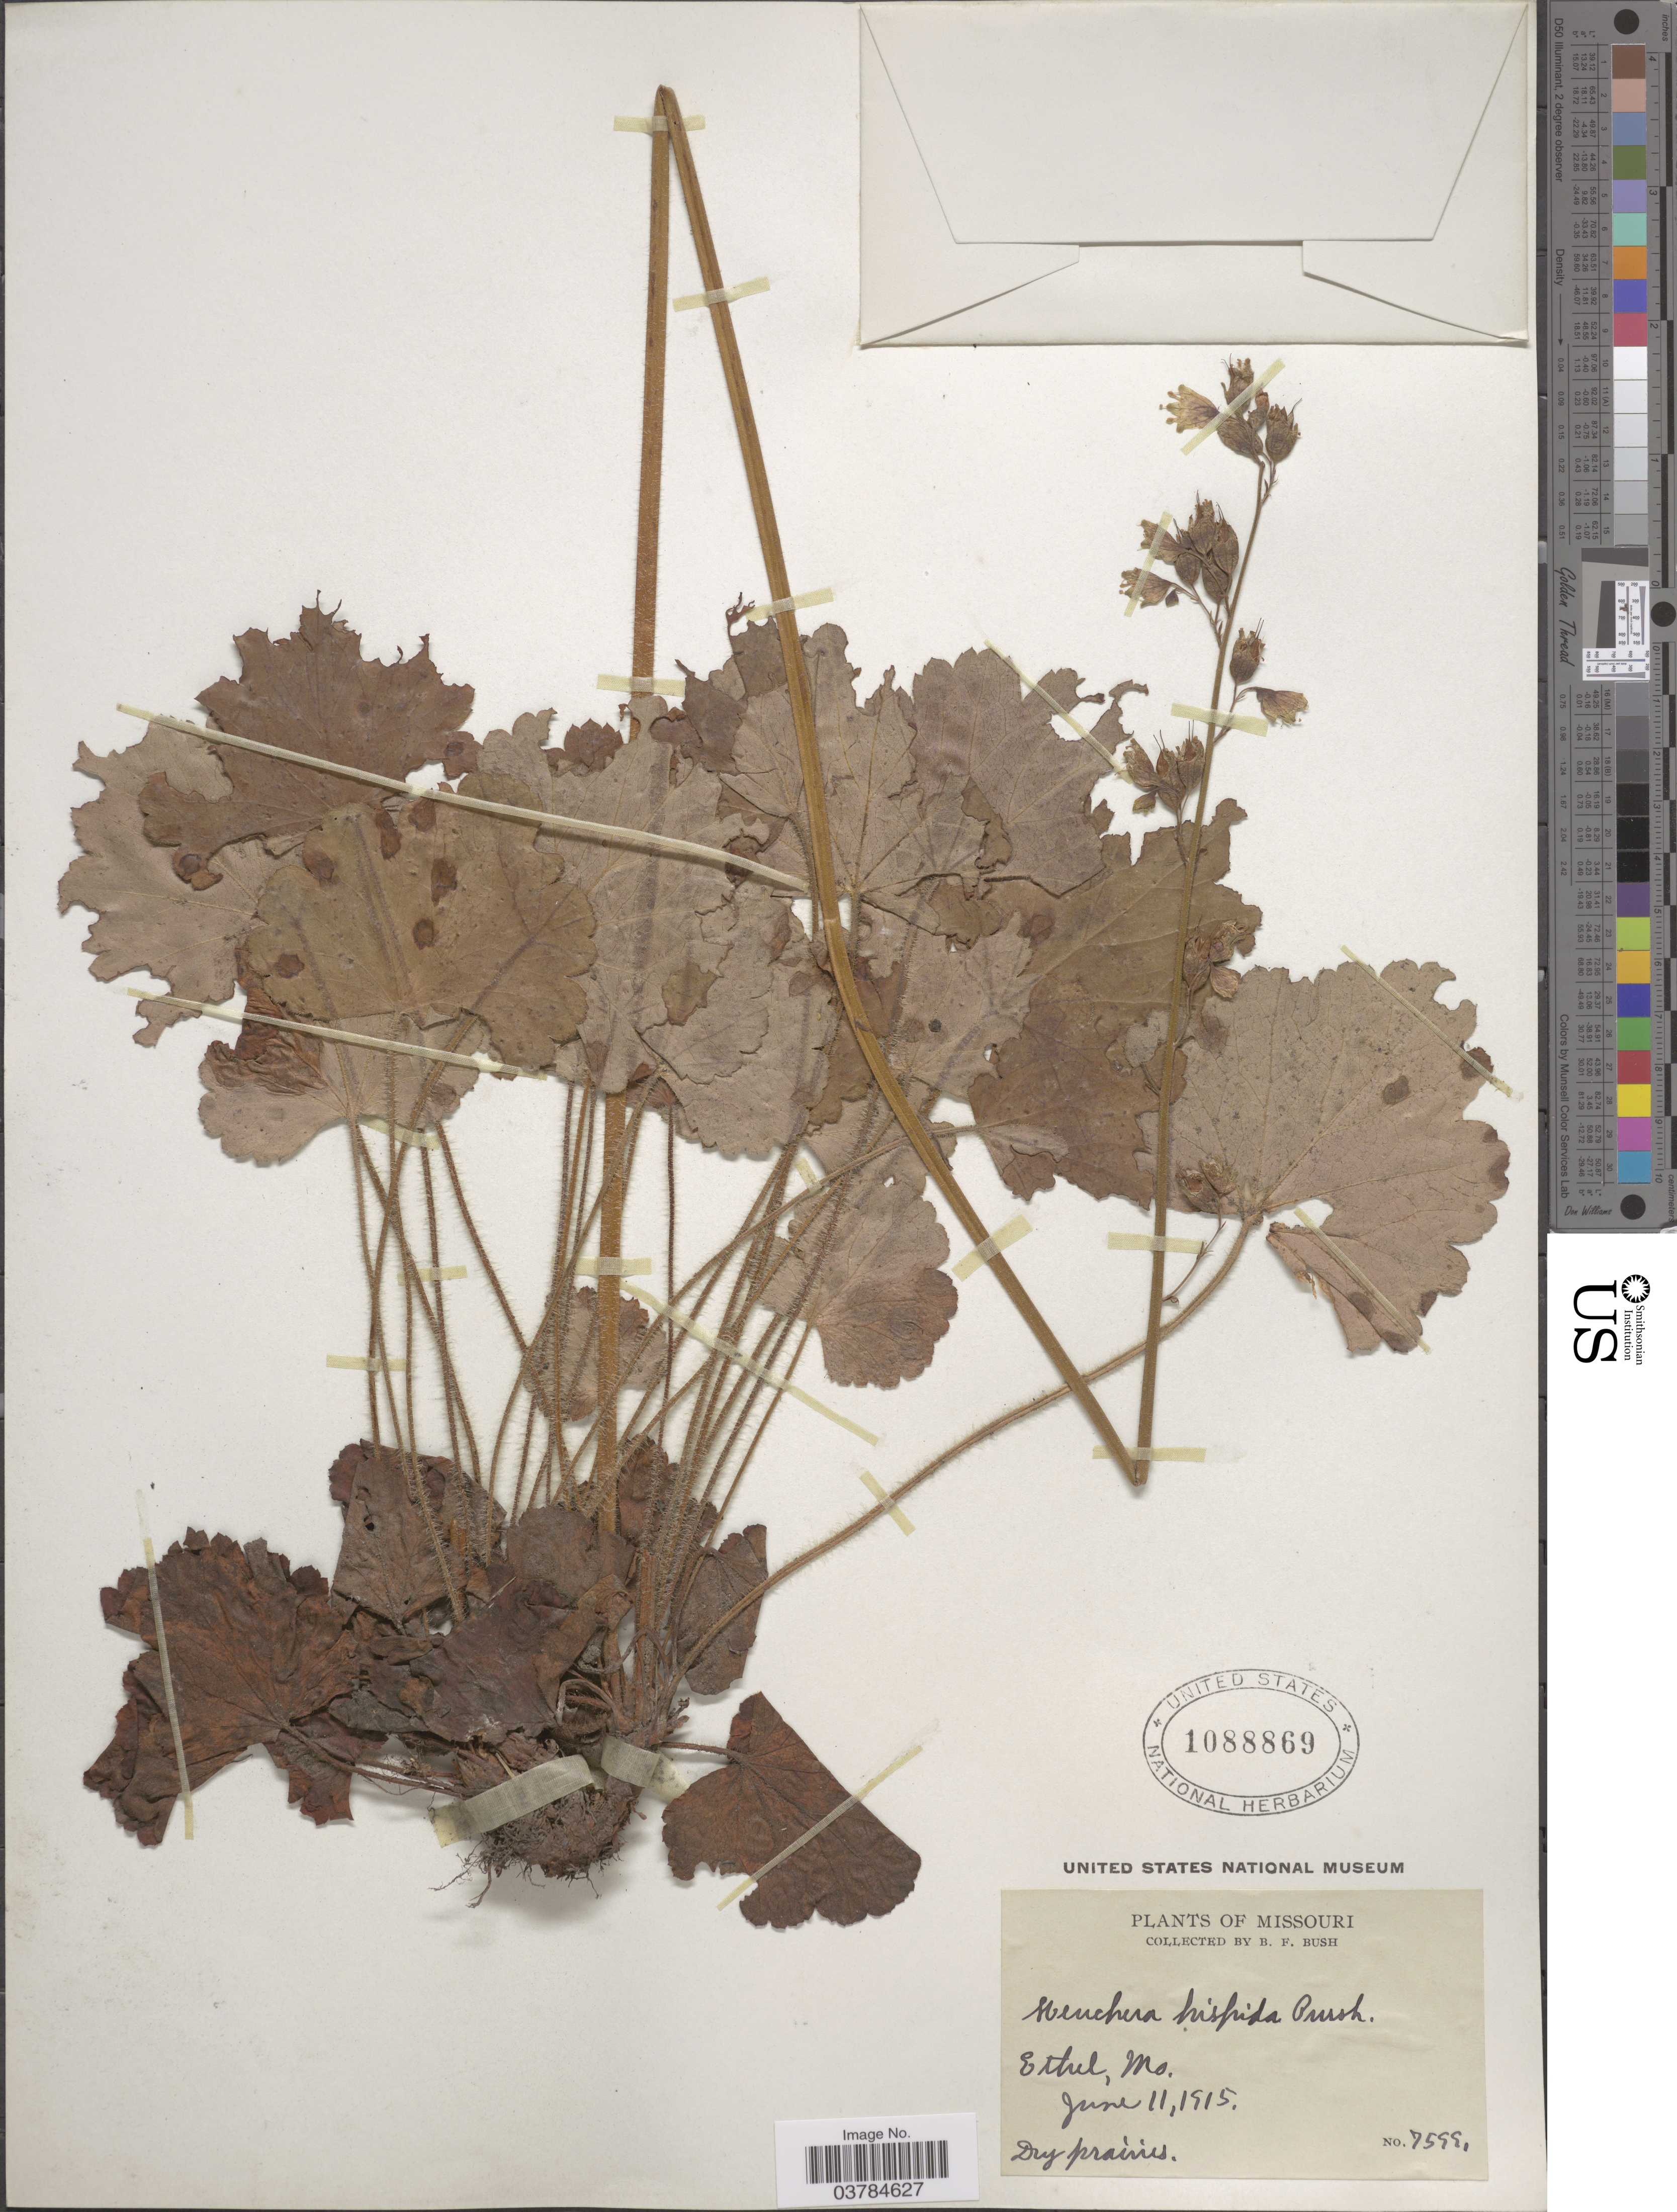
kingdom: Plantae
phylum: Tracheophyta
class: Magnoliopsida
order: Saxifragales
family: Saxifragaceae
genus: Heuchera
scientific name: Heuchera hispida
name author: Pursh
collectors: B. F. Bush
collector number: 7599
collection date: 1915-06-11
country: United States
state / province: Missouri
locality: Ethel.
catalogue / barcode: US 1088869